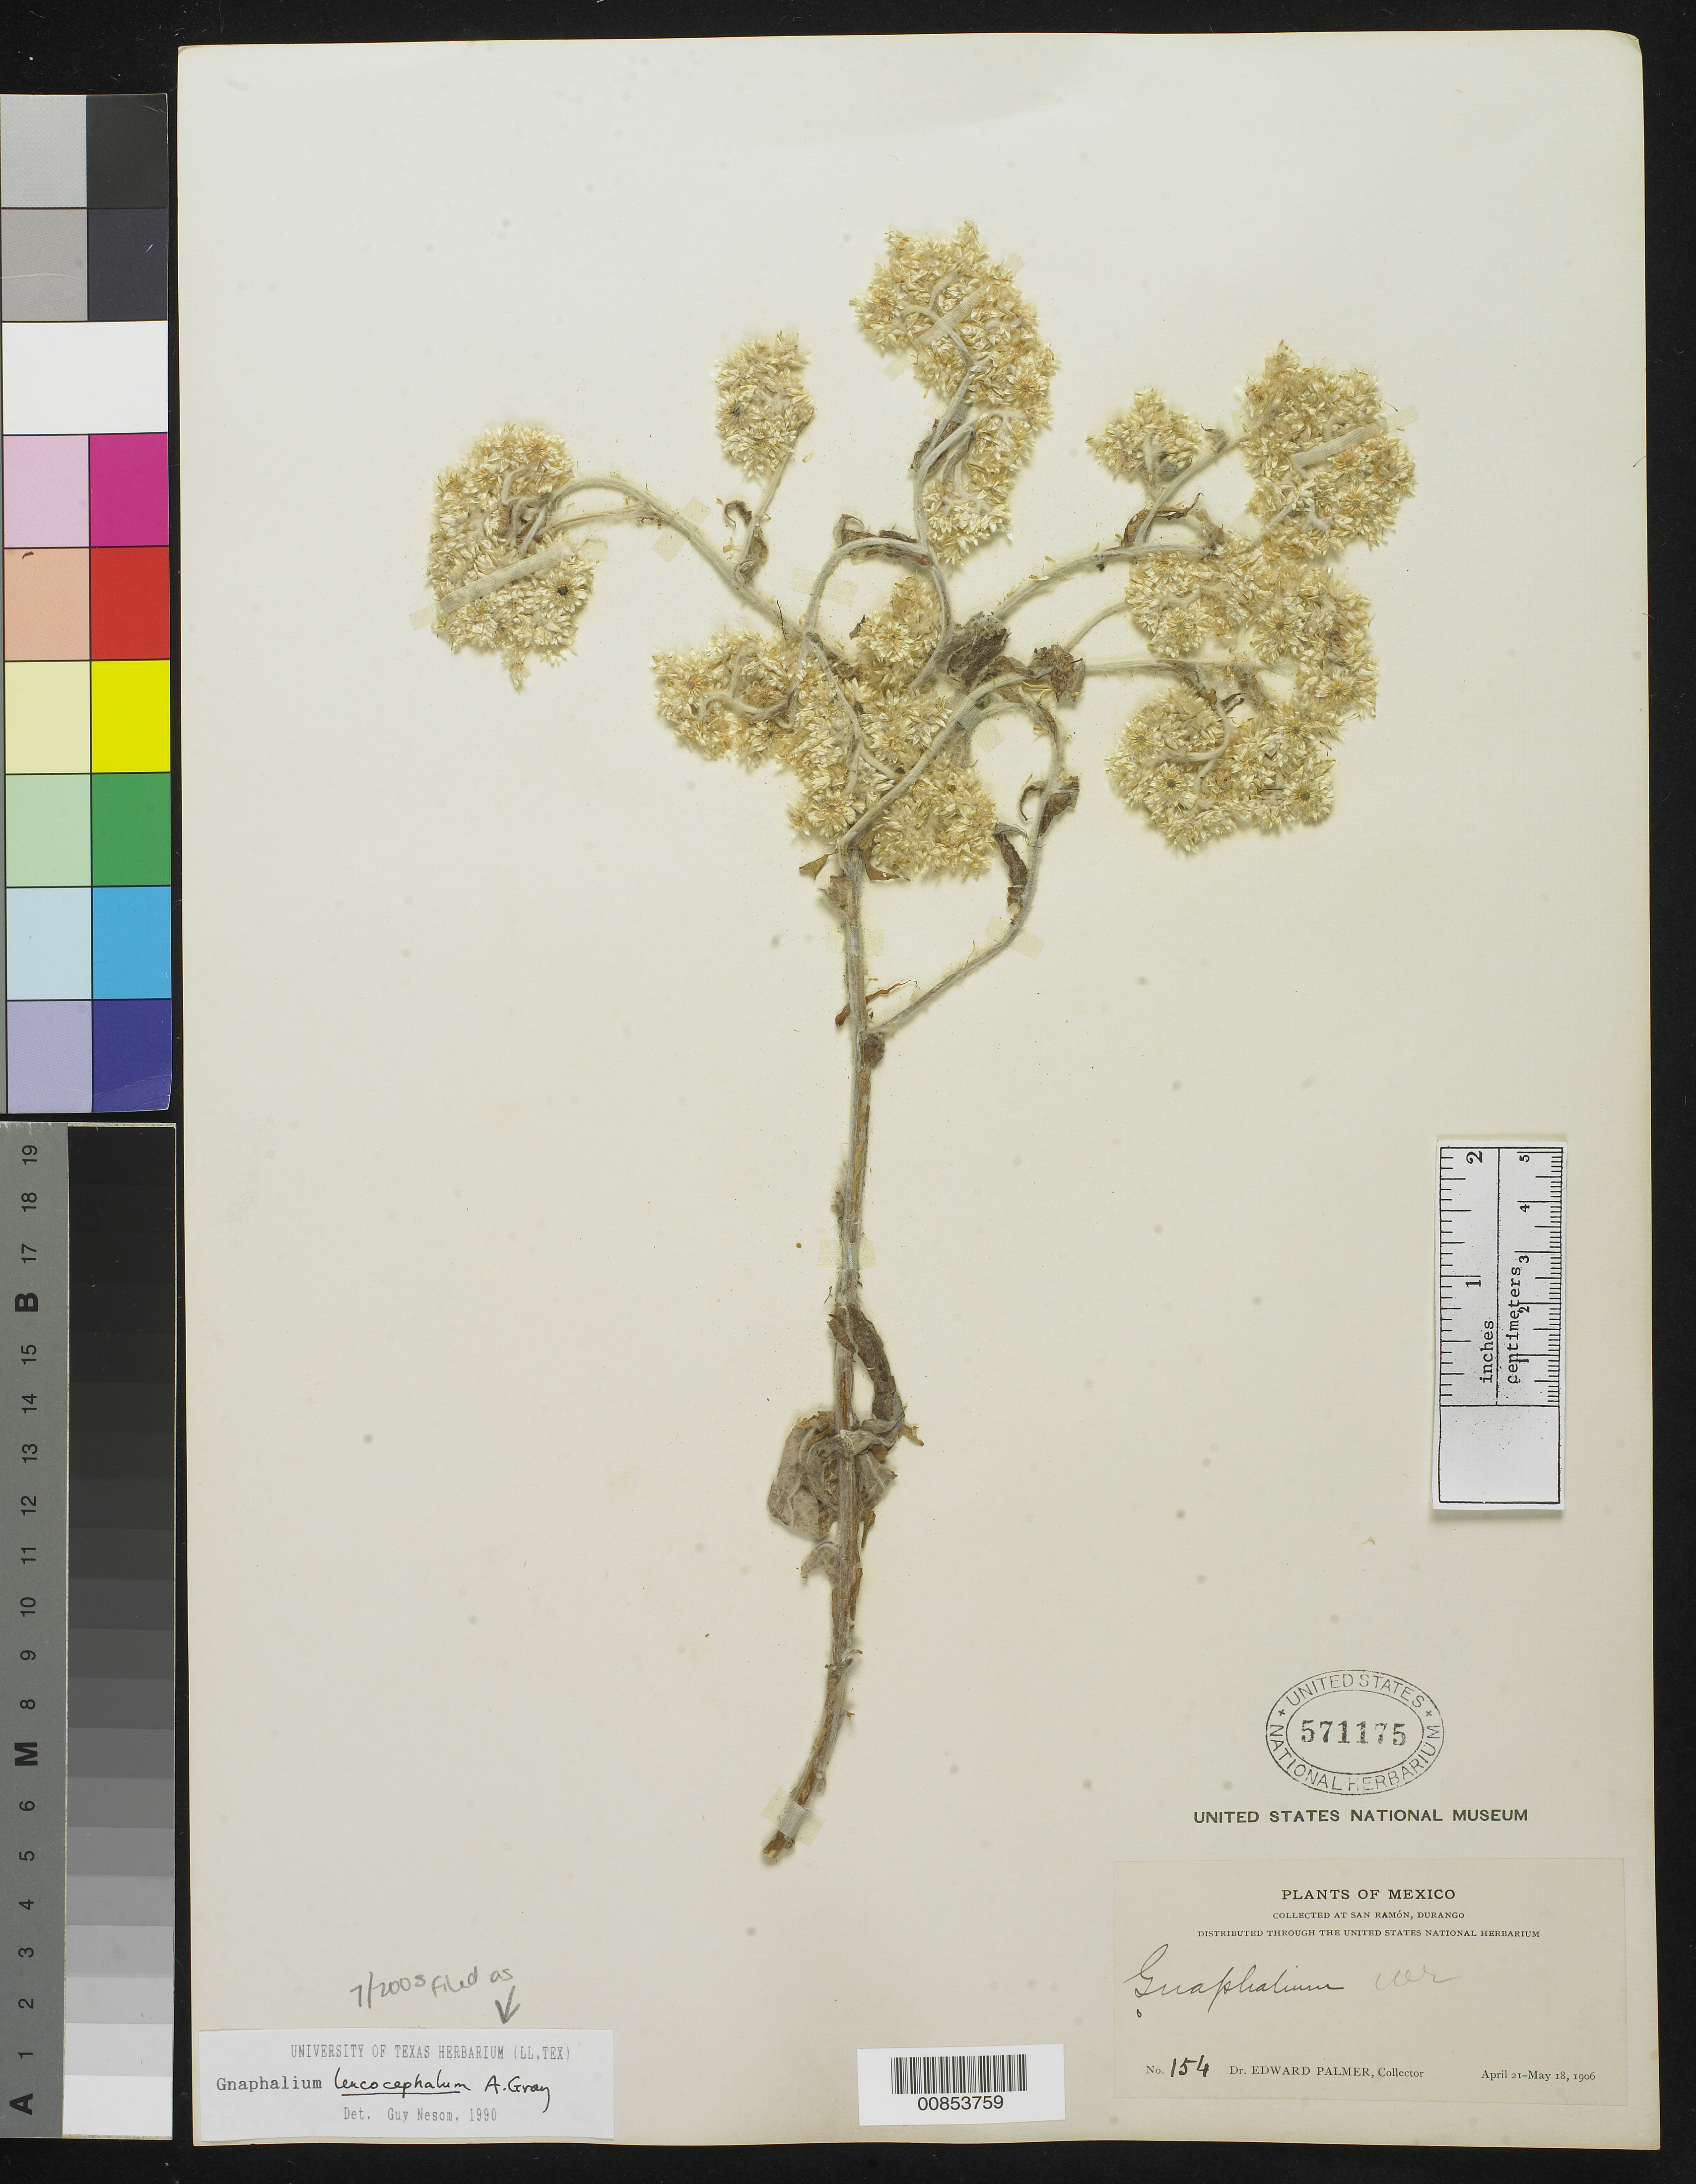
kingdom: Plantae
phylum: Tracheophyta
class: Magnoliopsida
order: Asterales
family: Asteraceae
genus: Pseudognaphalium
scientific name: Pseudognaphalium leucocephalum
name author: (A. Gray) Anderb.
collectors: E. Palmer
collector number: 154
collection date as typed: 21 Apr 1906 to 18 May 1906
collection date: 1906-04-21/1906-05-18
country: Mexico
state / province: Durango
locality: San Ramón, Durango.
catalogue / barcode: US 571175